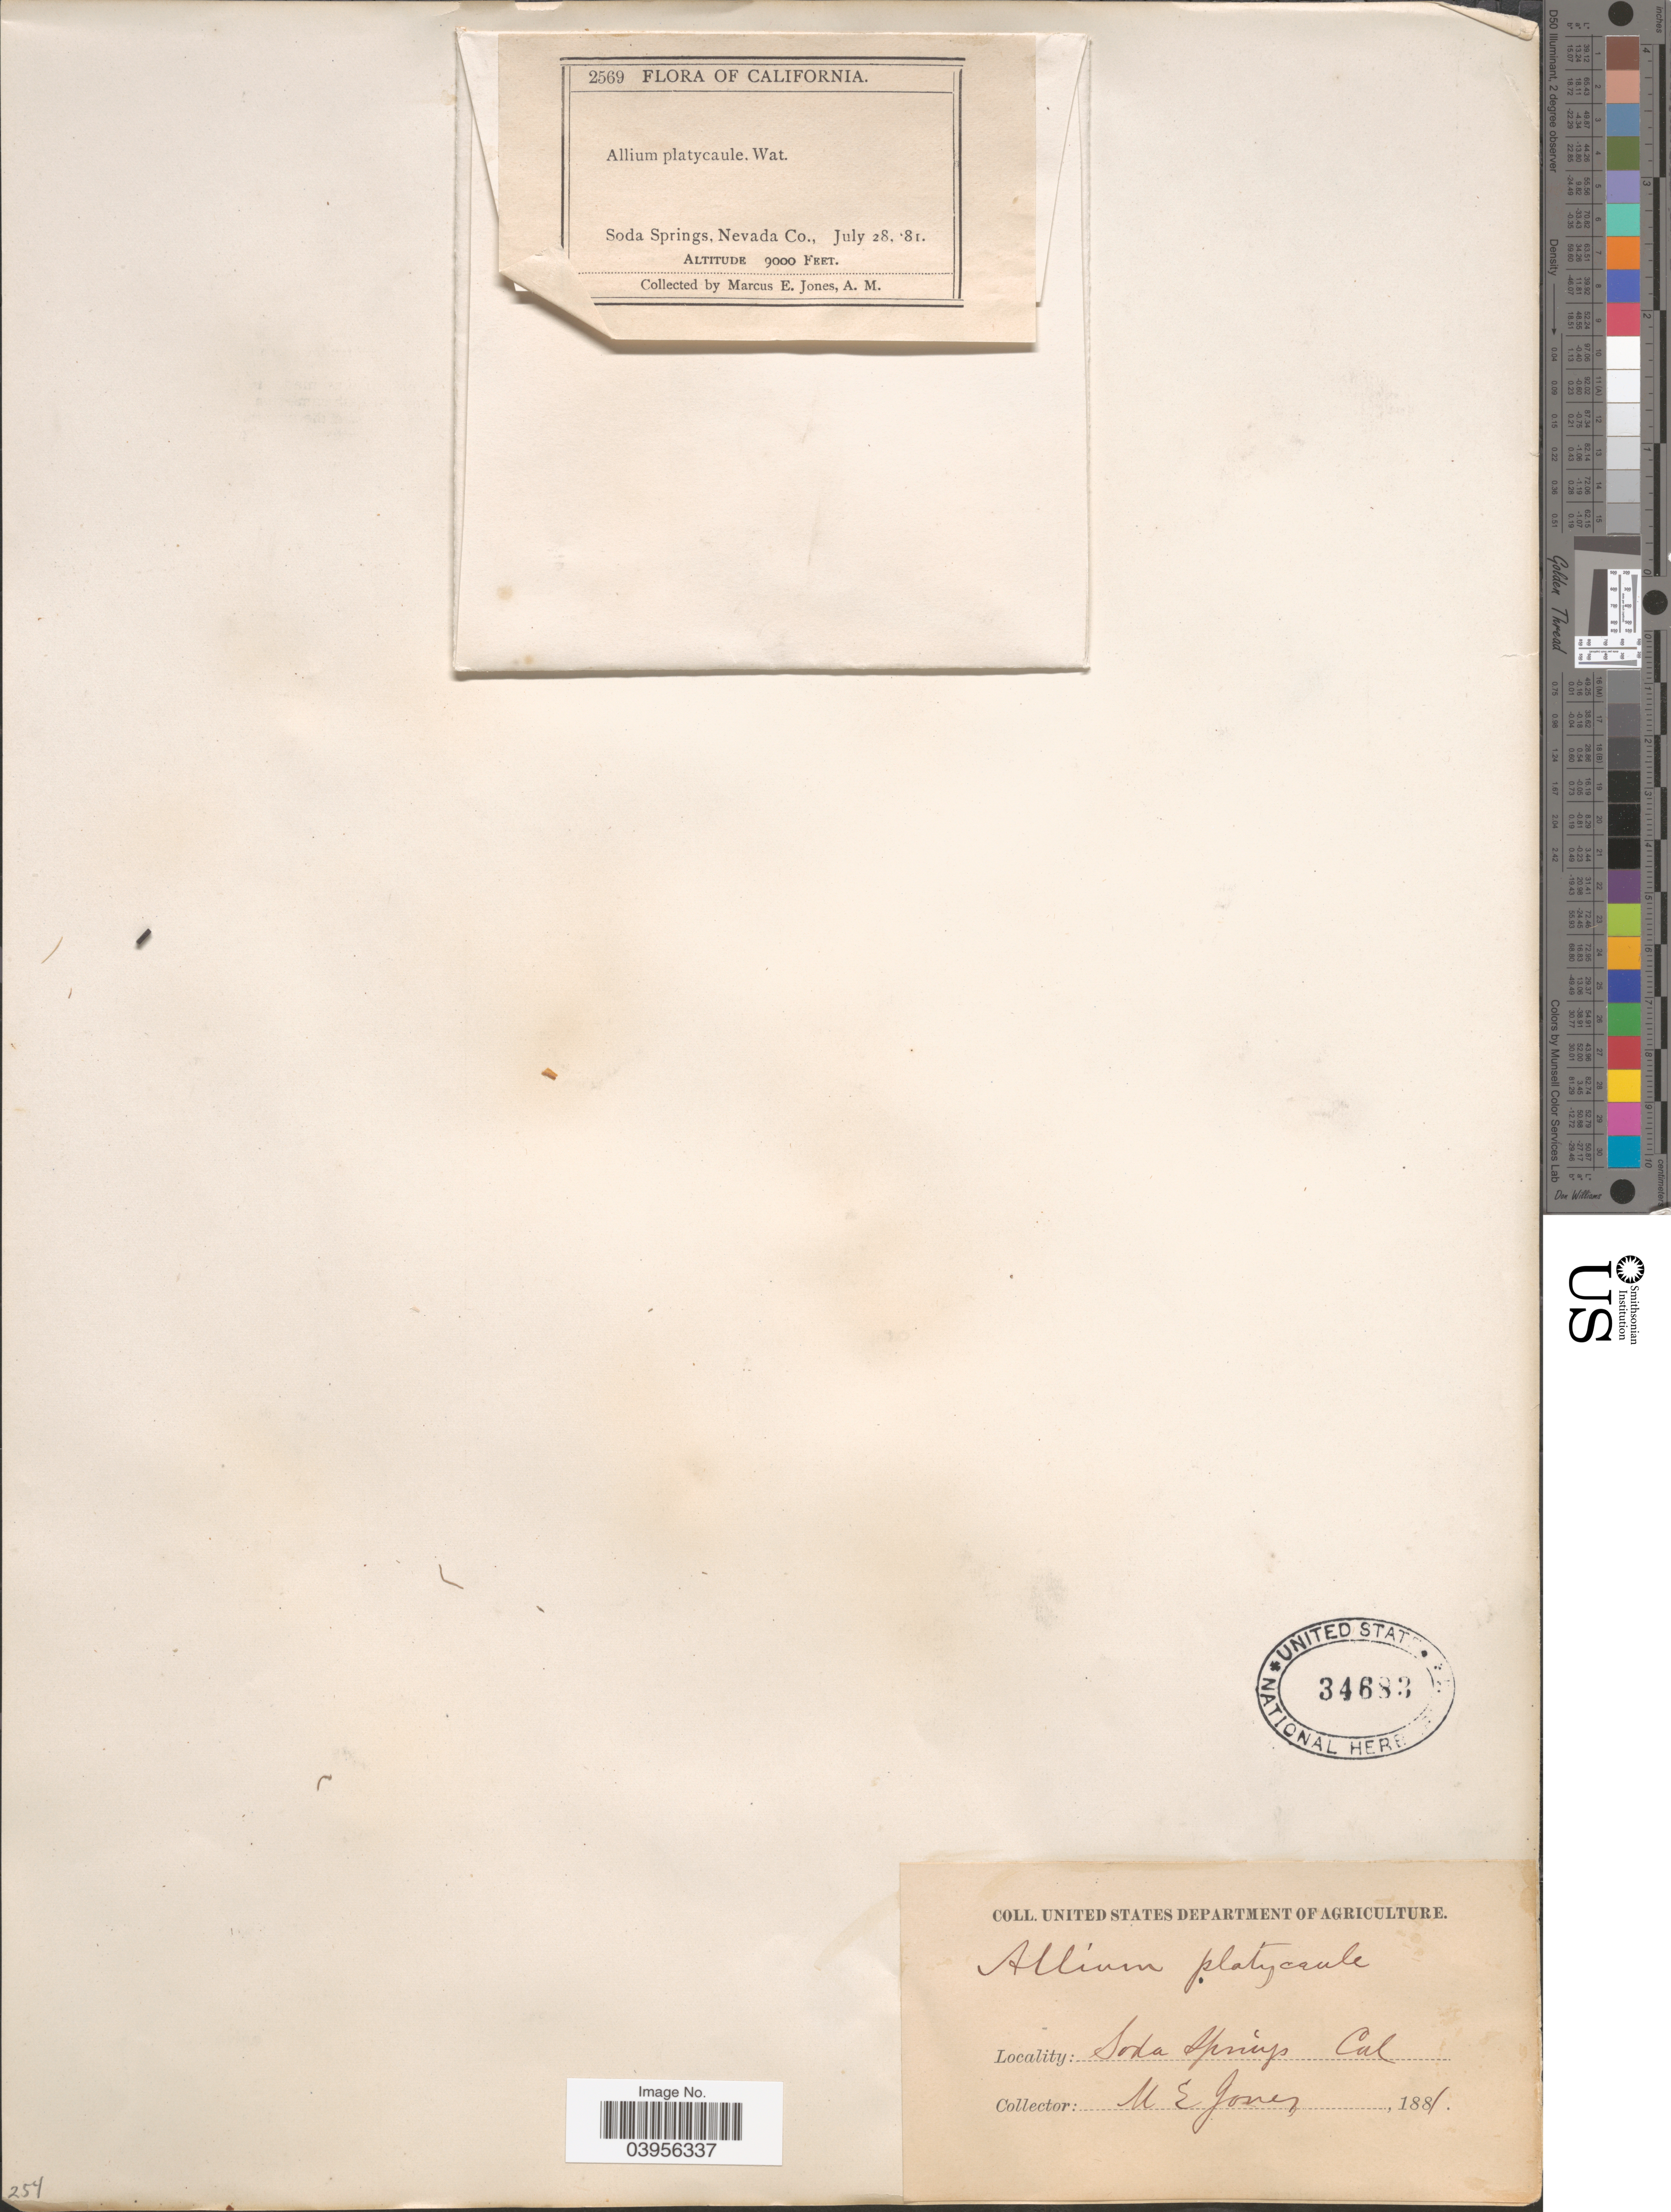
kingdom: Plantae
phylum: Tracheophyta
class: Liliopsida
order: Asparagales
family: Amaryllidaceae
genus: Allium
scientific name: Allium platycaule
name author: S. Watson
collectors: M. E. Jones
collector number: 2569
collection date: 1881-07-28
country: United States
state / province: California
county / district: Nevada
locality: Soda Springs, Nevada Co.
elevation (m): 2743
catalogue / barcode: US 34683